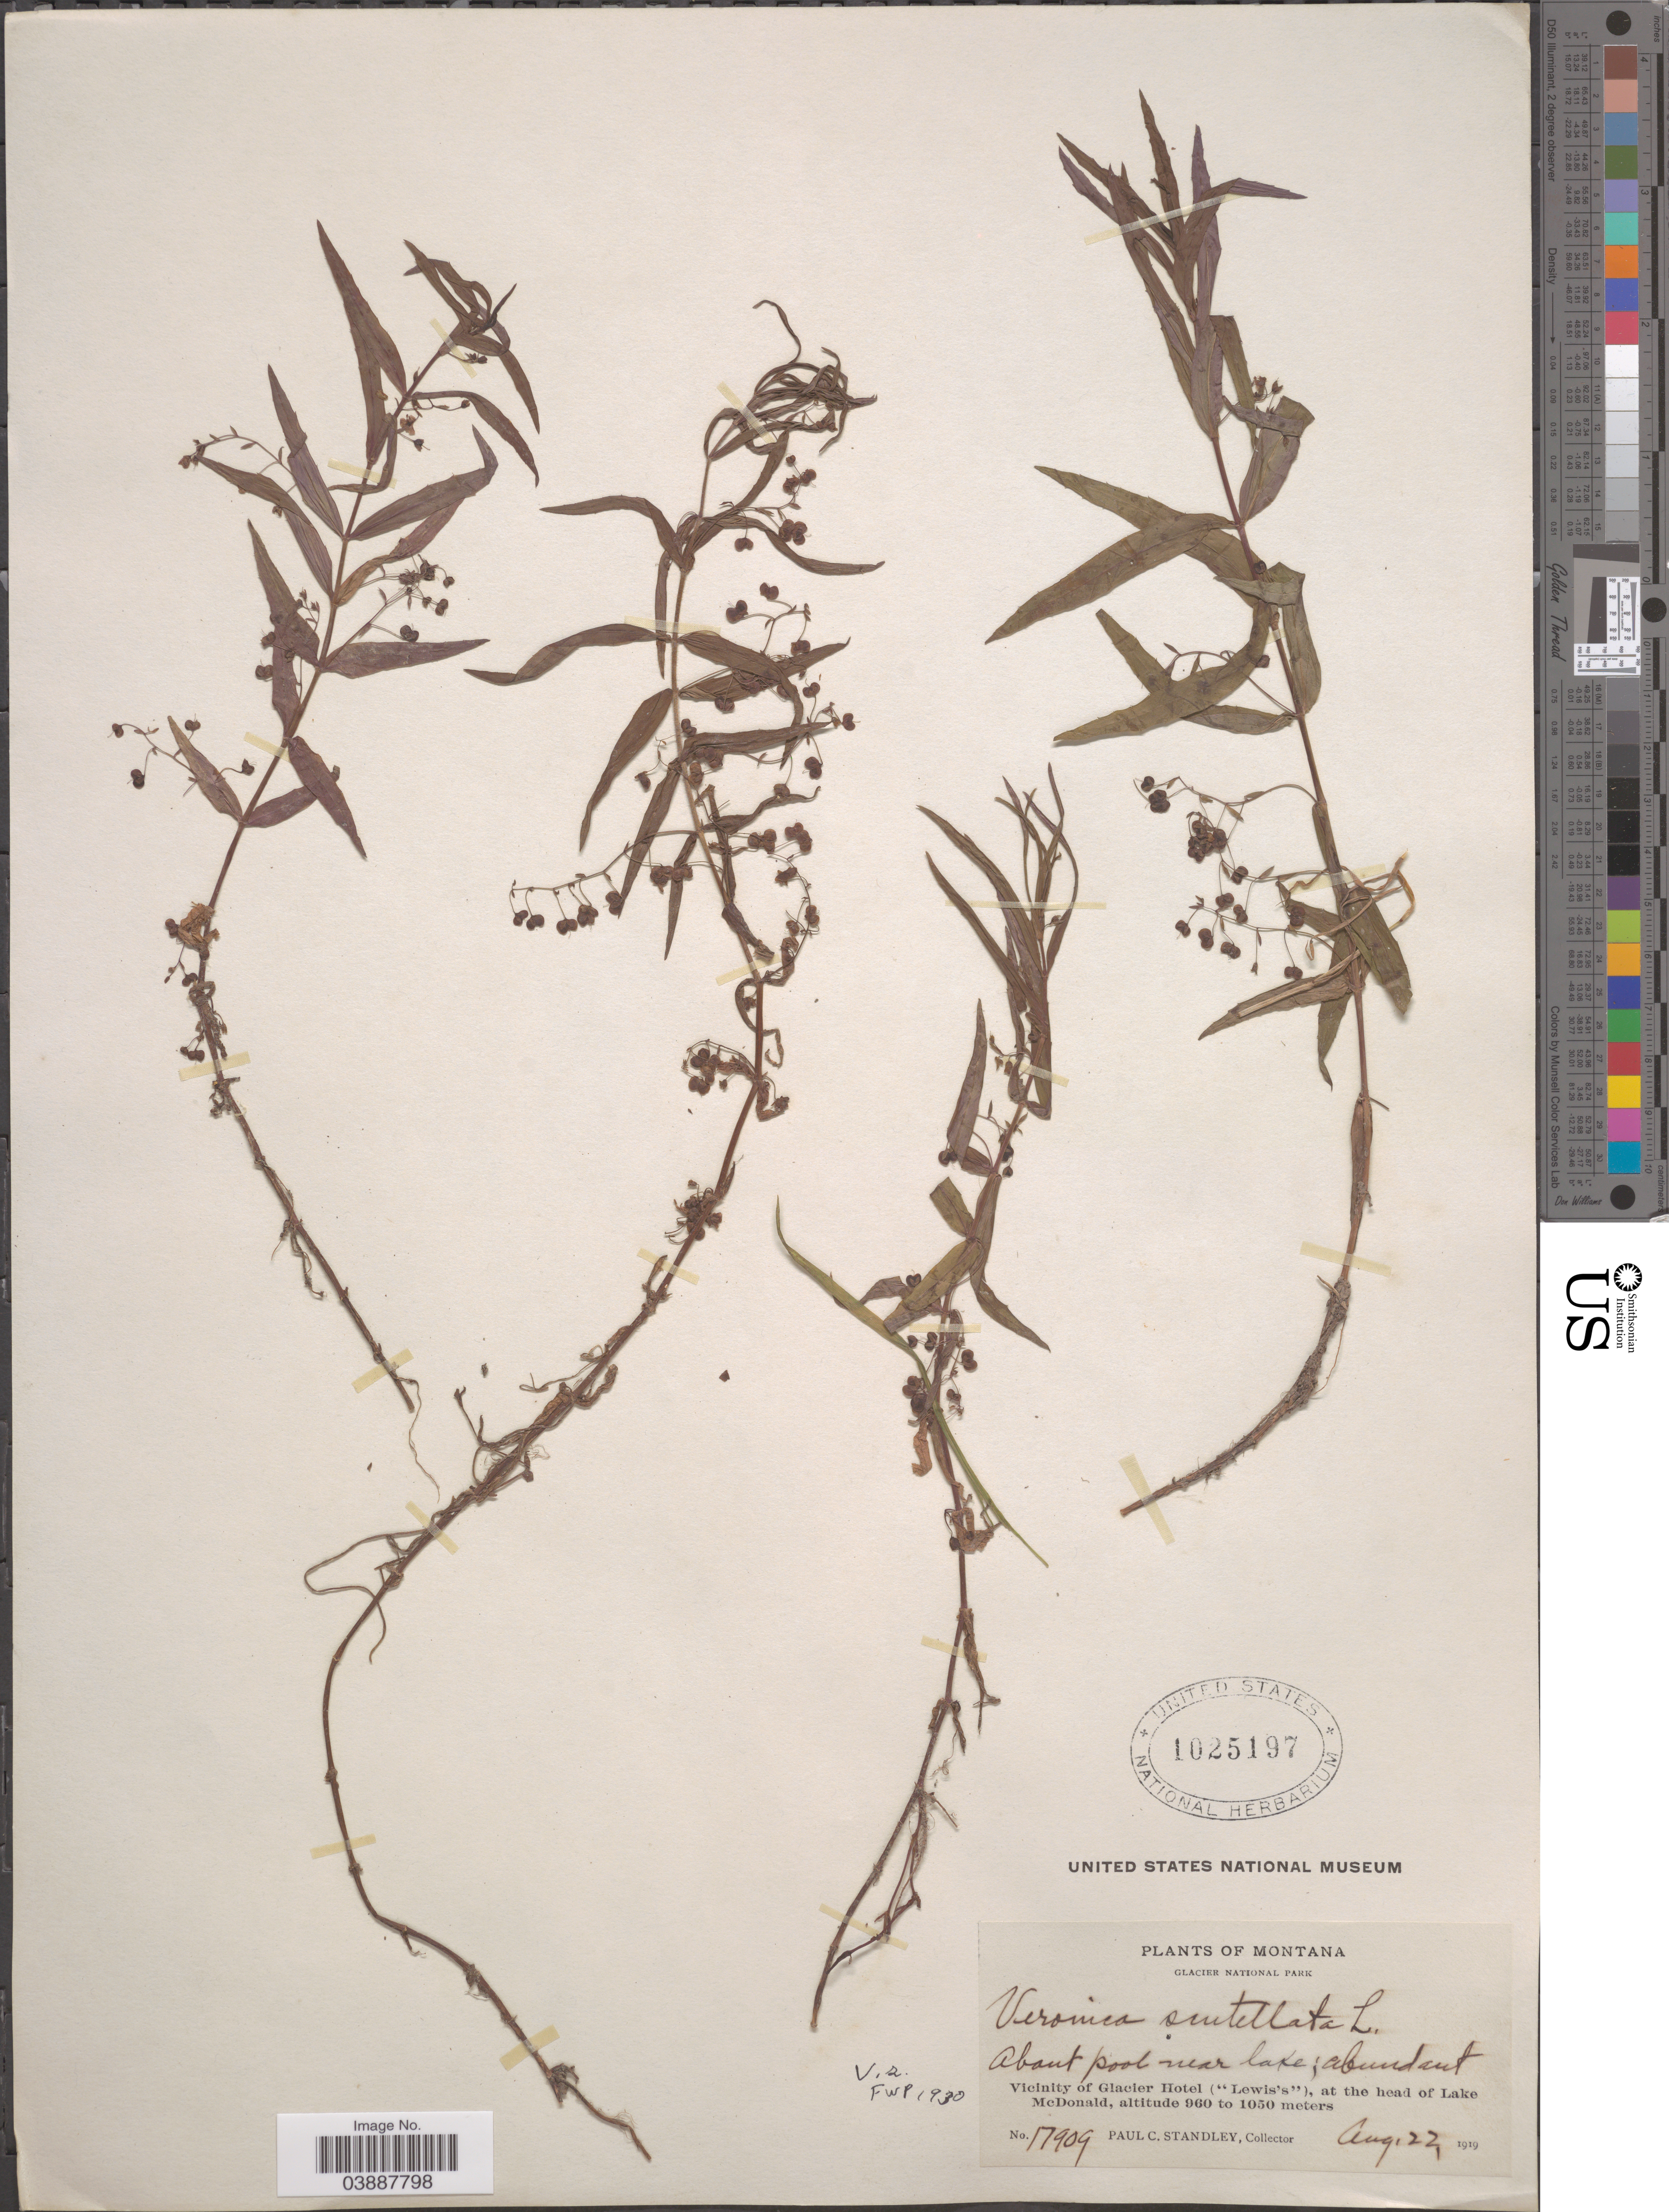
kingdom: Plantae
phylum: Tracheophyta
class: Magnoliopsida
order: Lamiales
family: Plantaginaceae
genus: Veronica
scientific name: Veronica scutellata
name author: L.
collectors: P. C. Standley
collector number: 17909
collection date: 1919-08-22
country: United States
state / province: Montana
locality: Glacier National Park. Vicinity of Glacier Hotel ("Lewis's"), at the head of Lake McDonald.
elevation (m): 960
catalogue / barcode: US 1025197